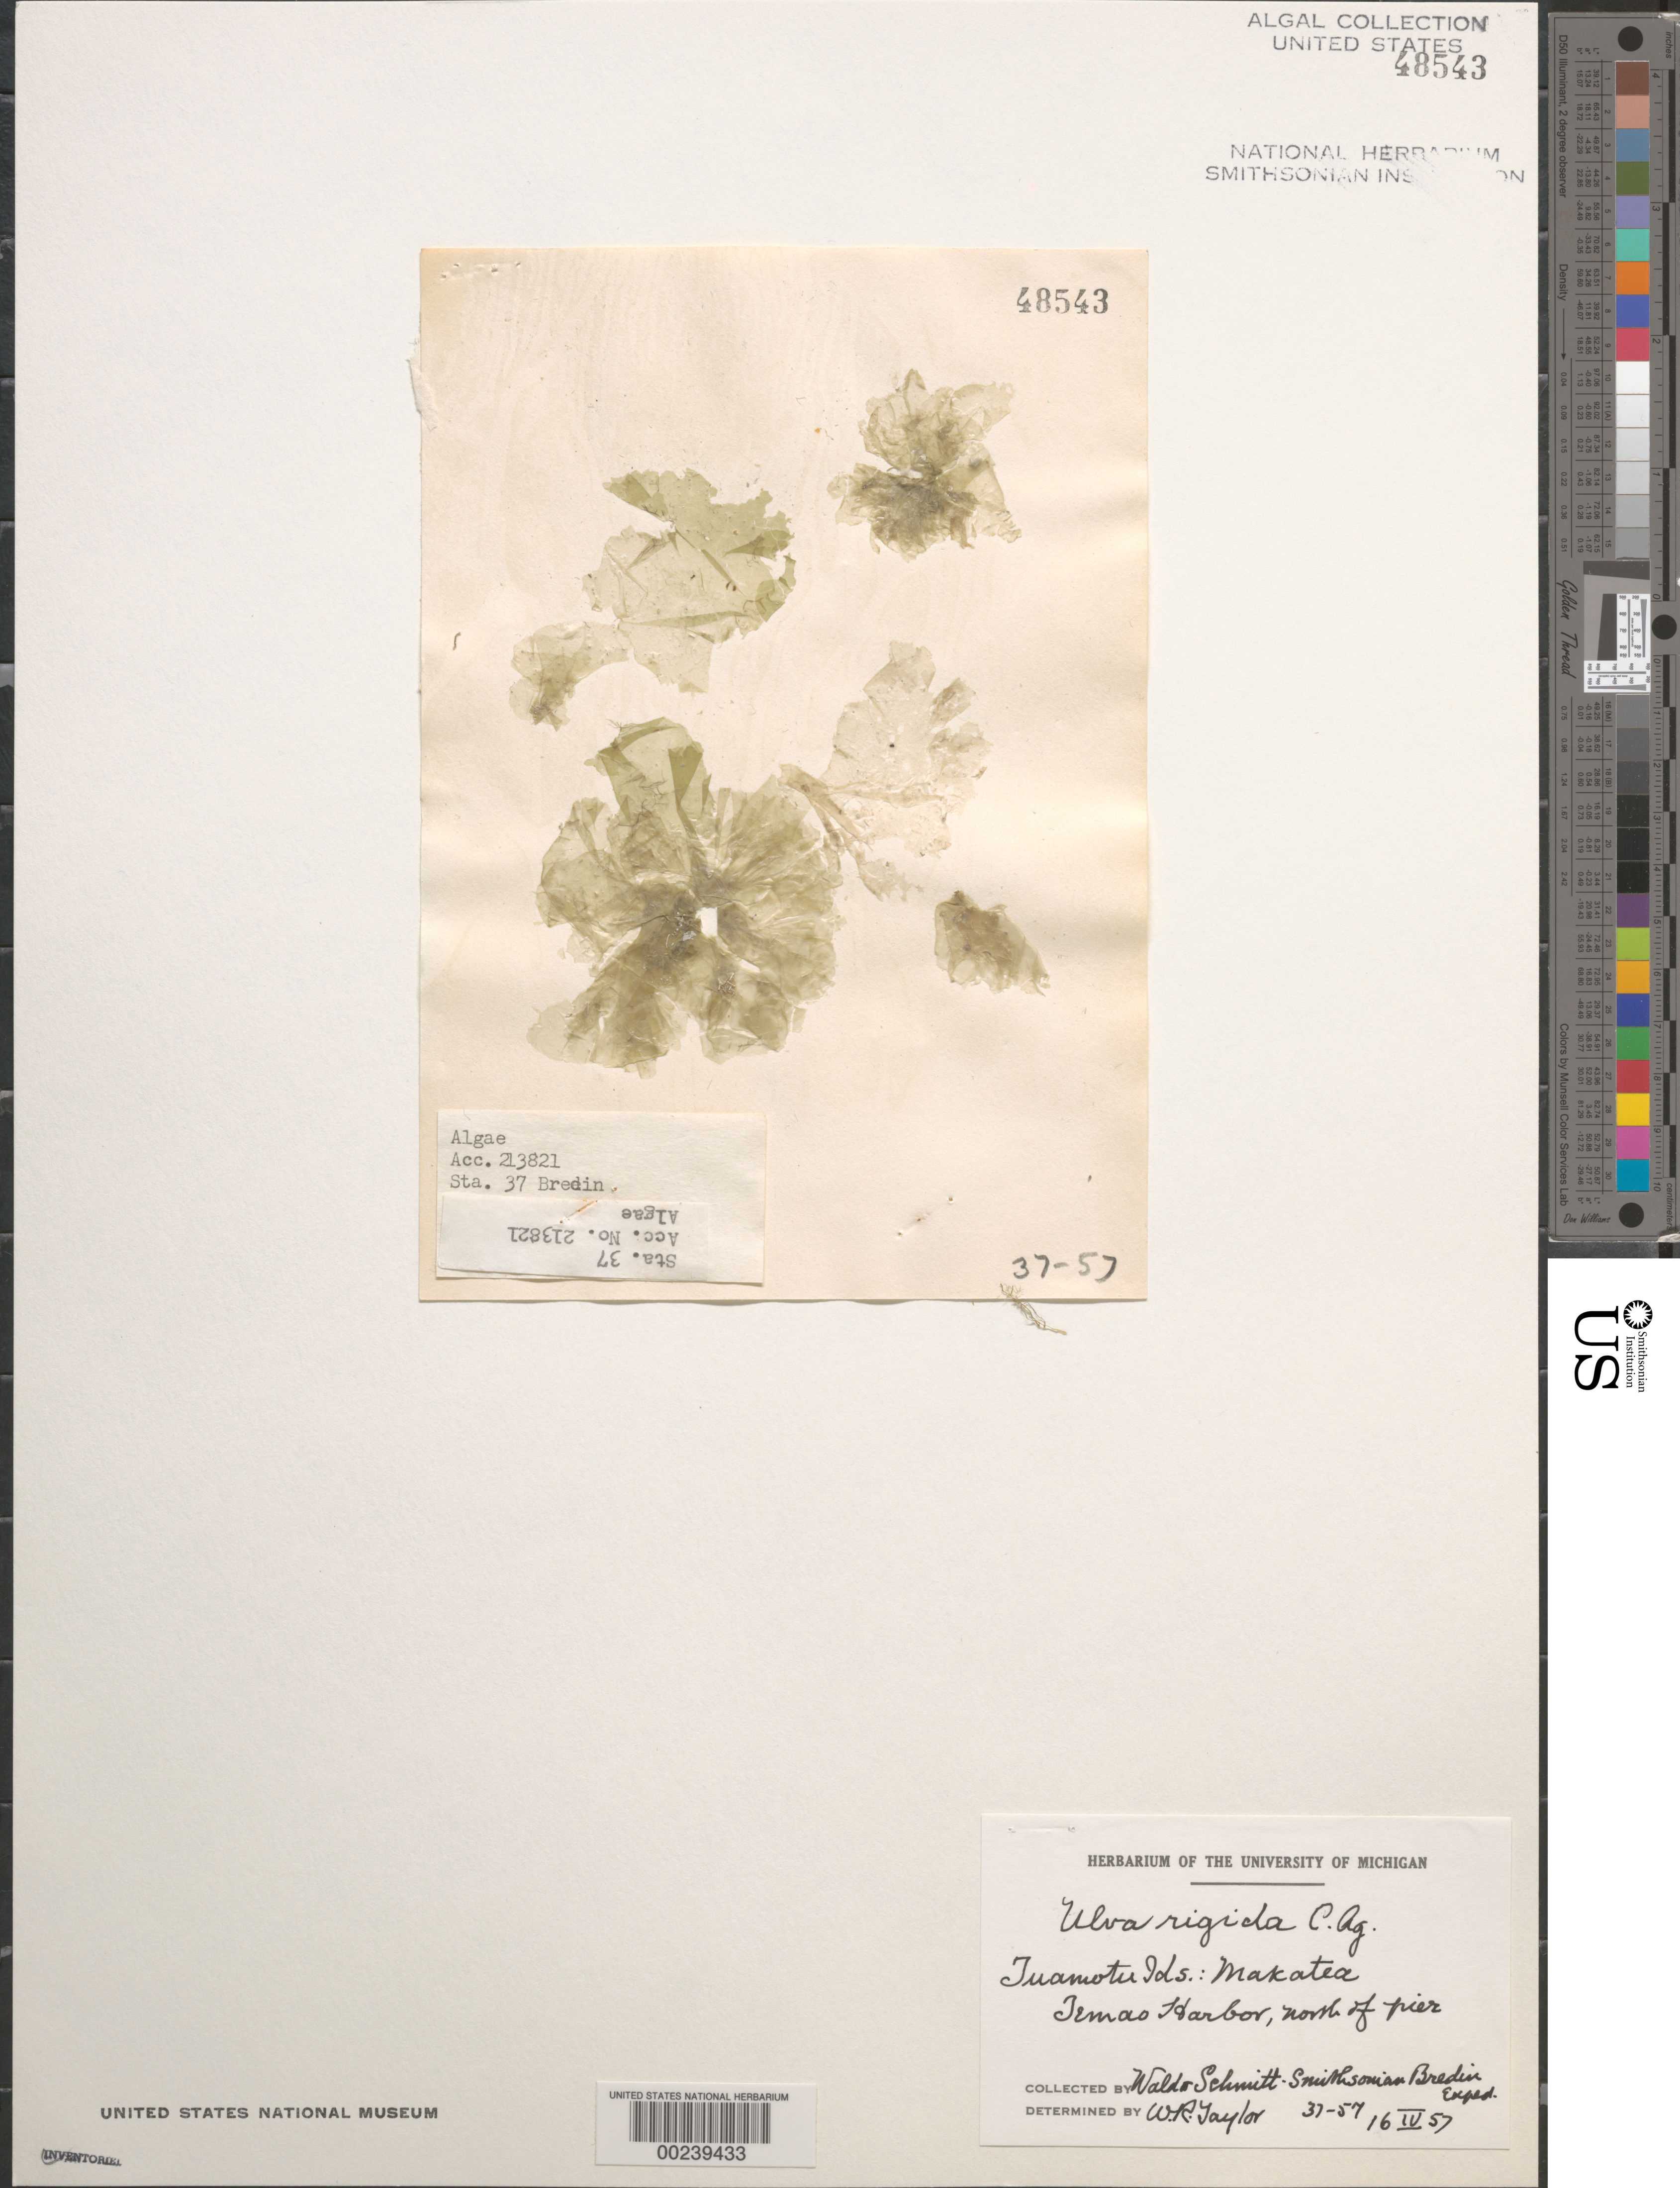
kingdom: Plantae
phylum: Chlorophyta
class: Ulvophyceae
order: Ulvales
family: Ulvaceae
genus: Ulva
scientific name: Ulva rigida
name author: C. Agardh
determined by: Taylor, William R.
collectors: W. L. Schmitt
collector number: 37-57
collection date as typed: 16 Apr 1957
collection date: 1957-04-16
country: French Polynesia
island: Makatea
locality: Temas Harbor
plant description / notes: Smithsonian-Bredin Expedition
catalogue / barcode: US 48543